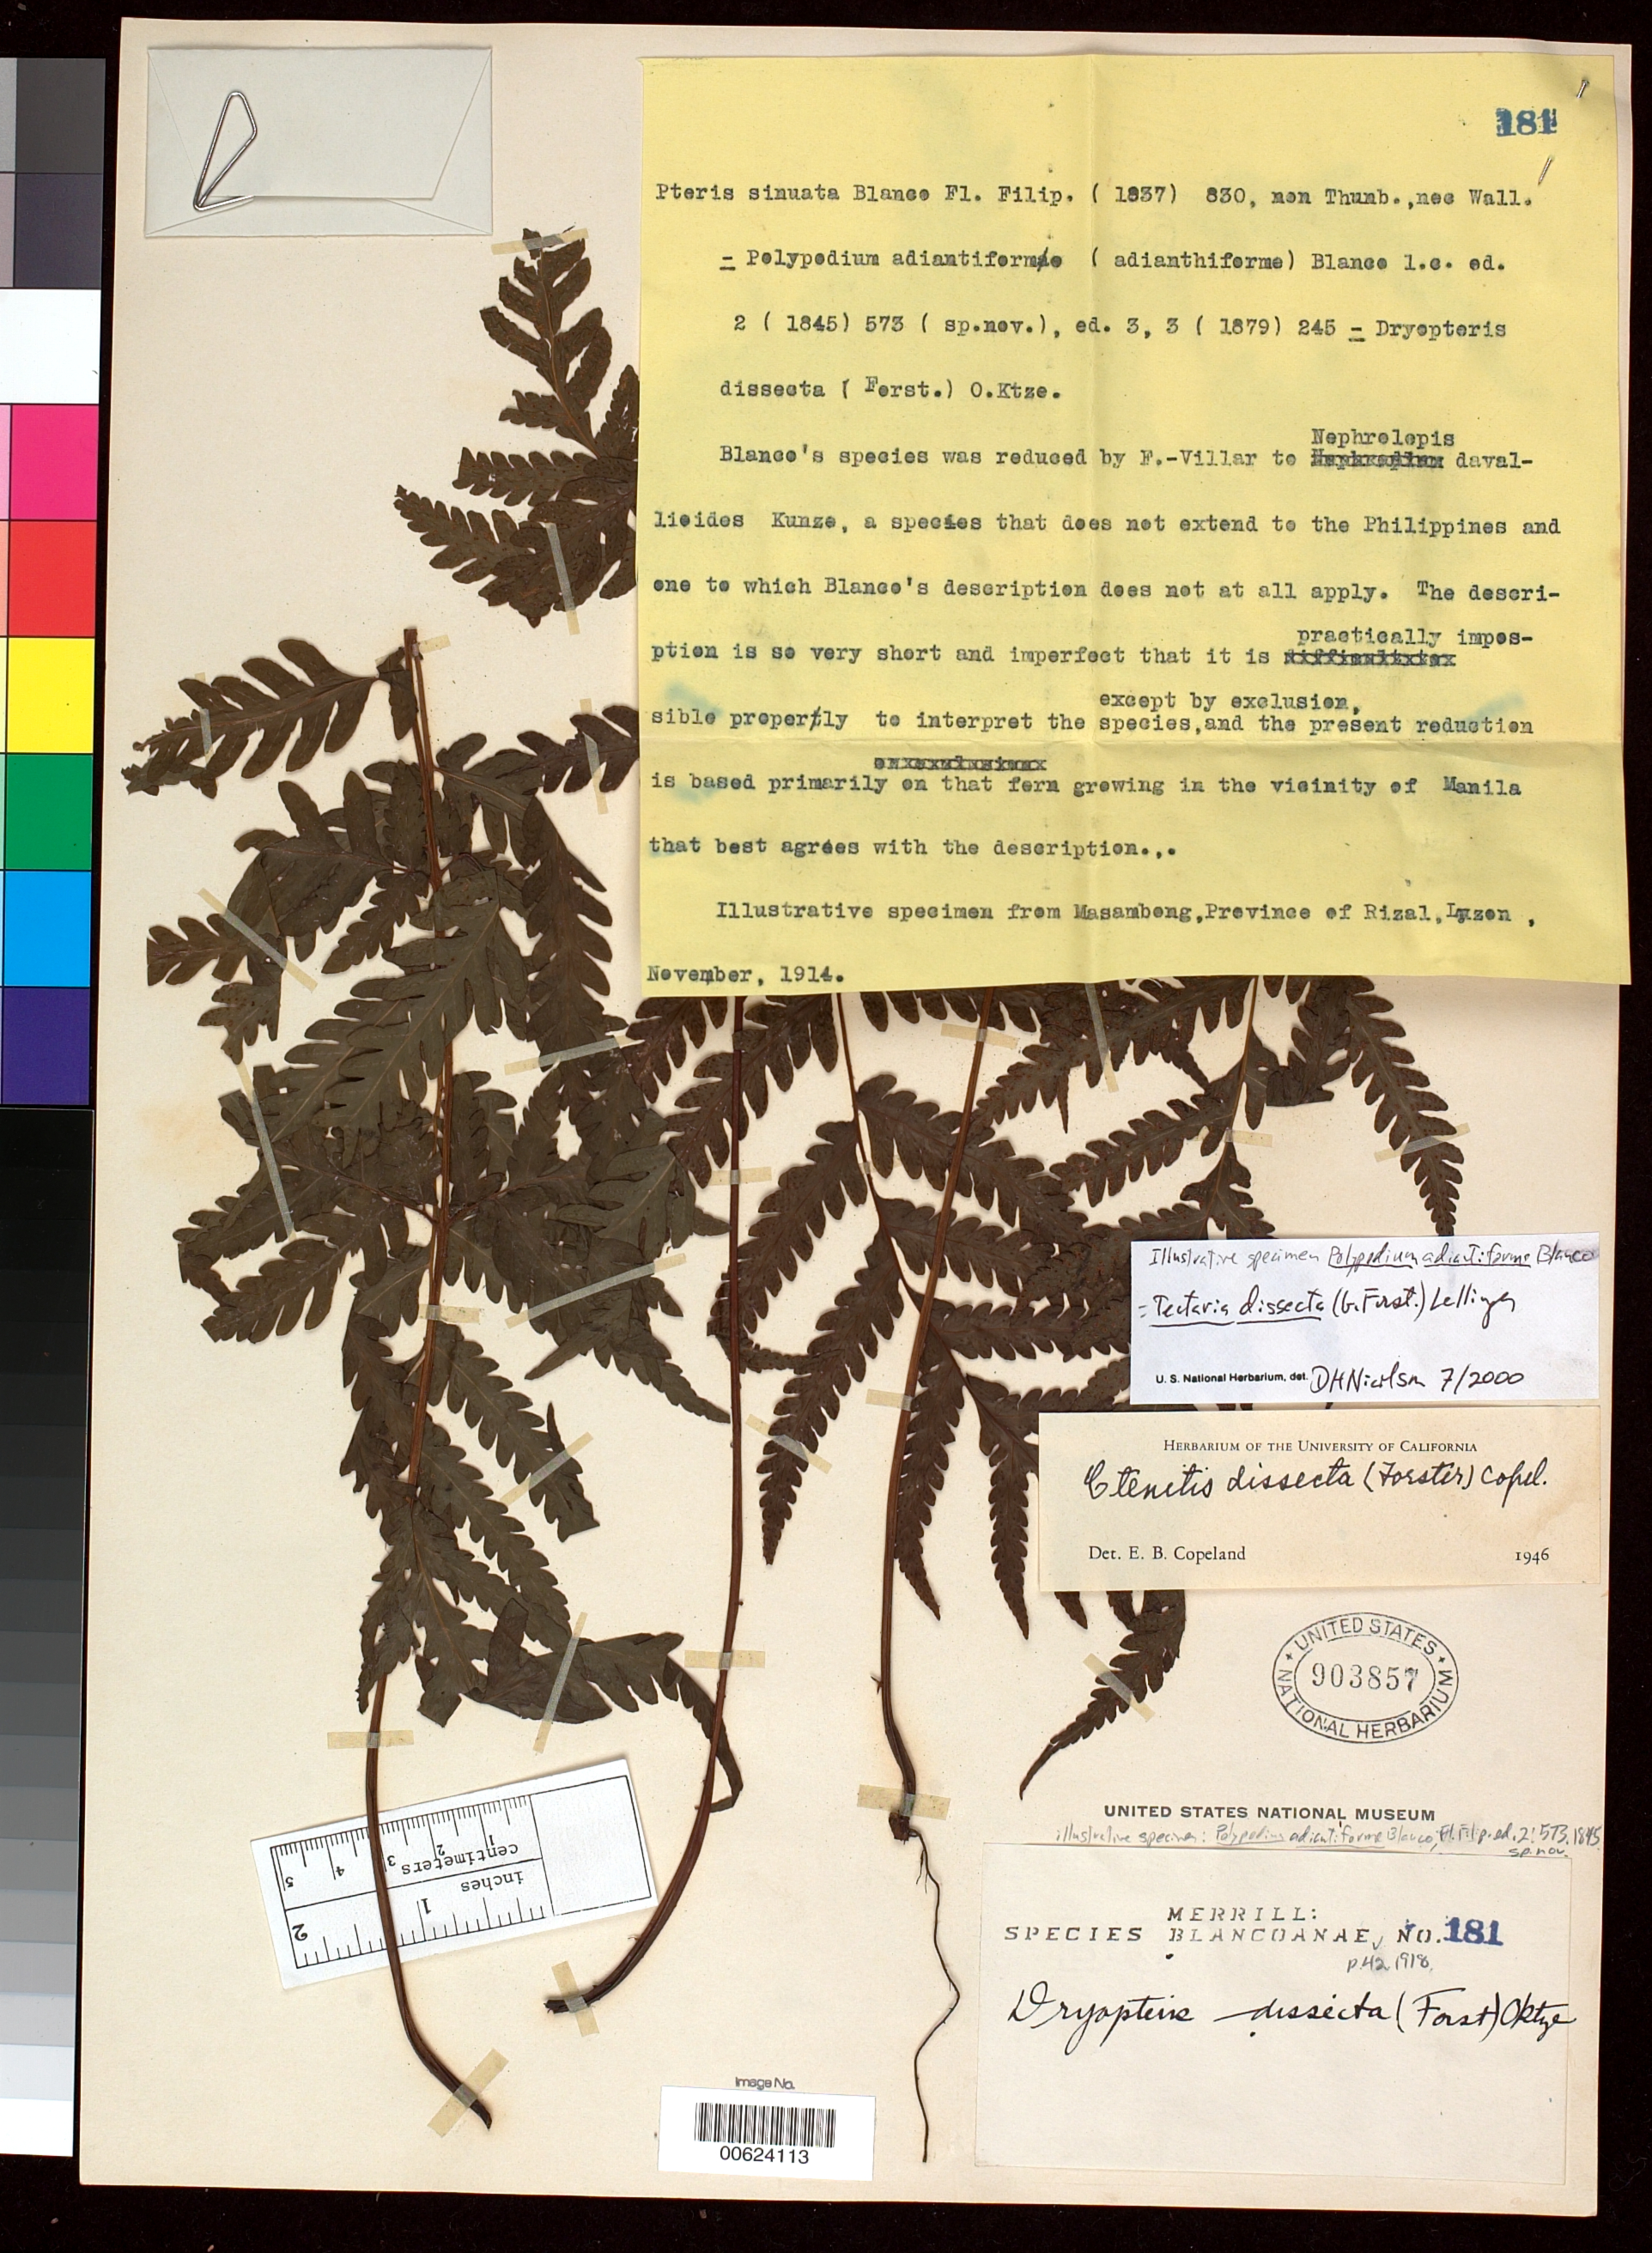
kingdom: Plantae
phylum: Tracheophyta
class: Polypodiopsida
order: Polypodiales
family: Tectariaceae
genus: Tectaria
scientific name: Tectaria dissecta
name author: (G. Forst.) Lellinger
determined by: Nicolson, Dan H.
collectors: E. D. Merrill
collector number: Sp. Blancoan. 0181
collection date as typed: Nov 1914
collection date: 1914-11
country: Philippines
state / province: Calabarzon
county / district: Rizal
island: Luzon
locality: Masambong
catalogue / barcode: US 903857